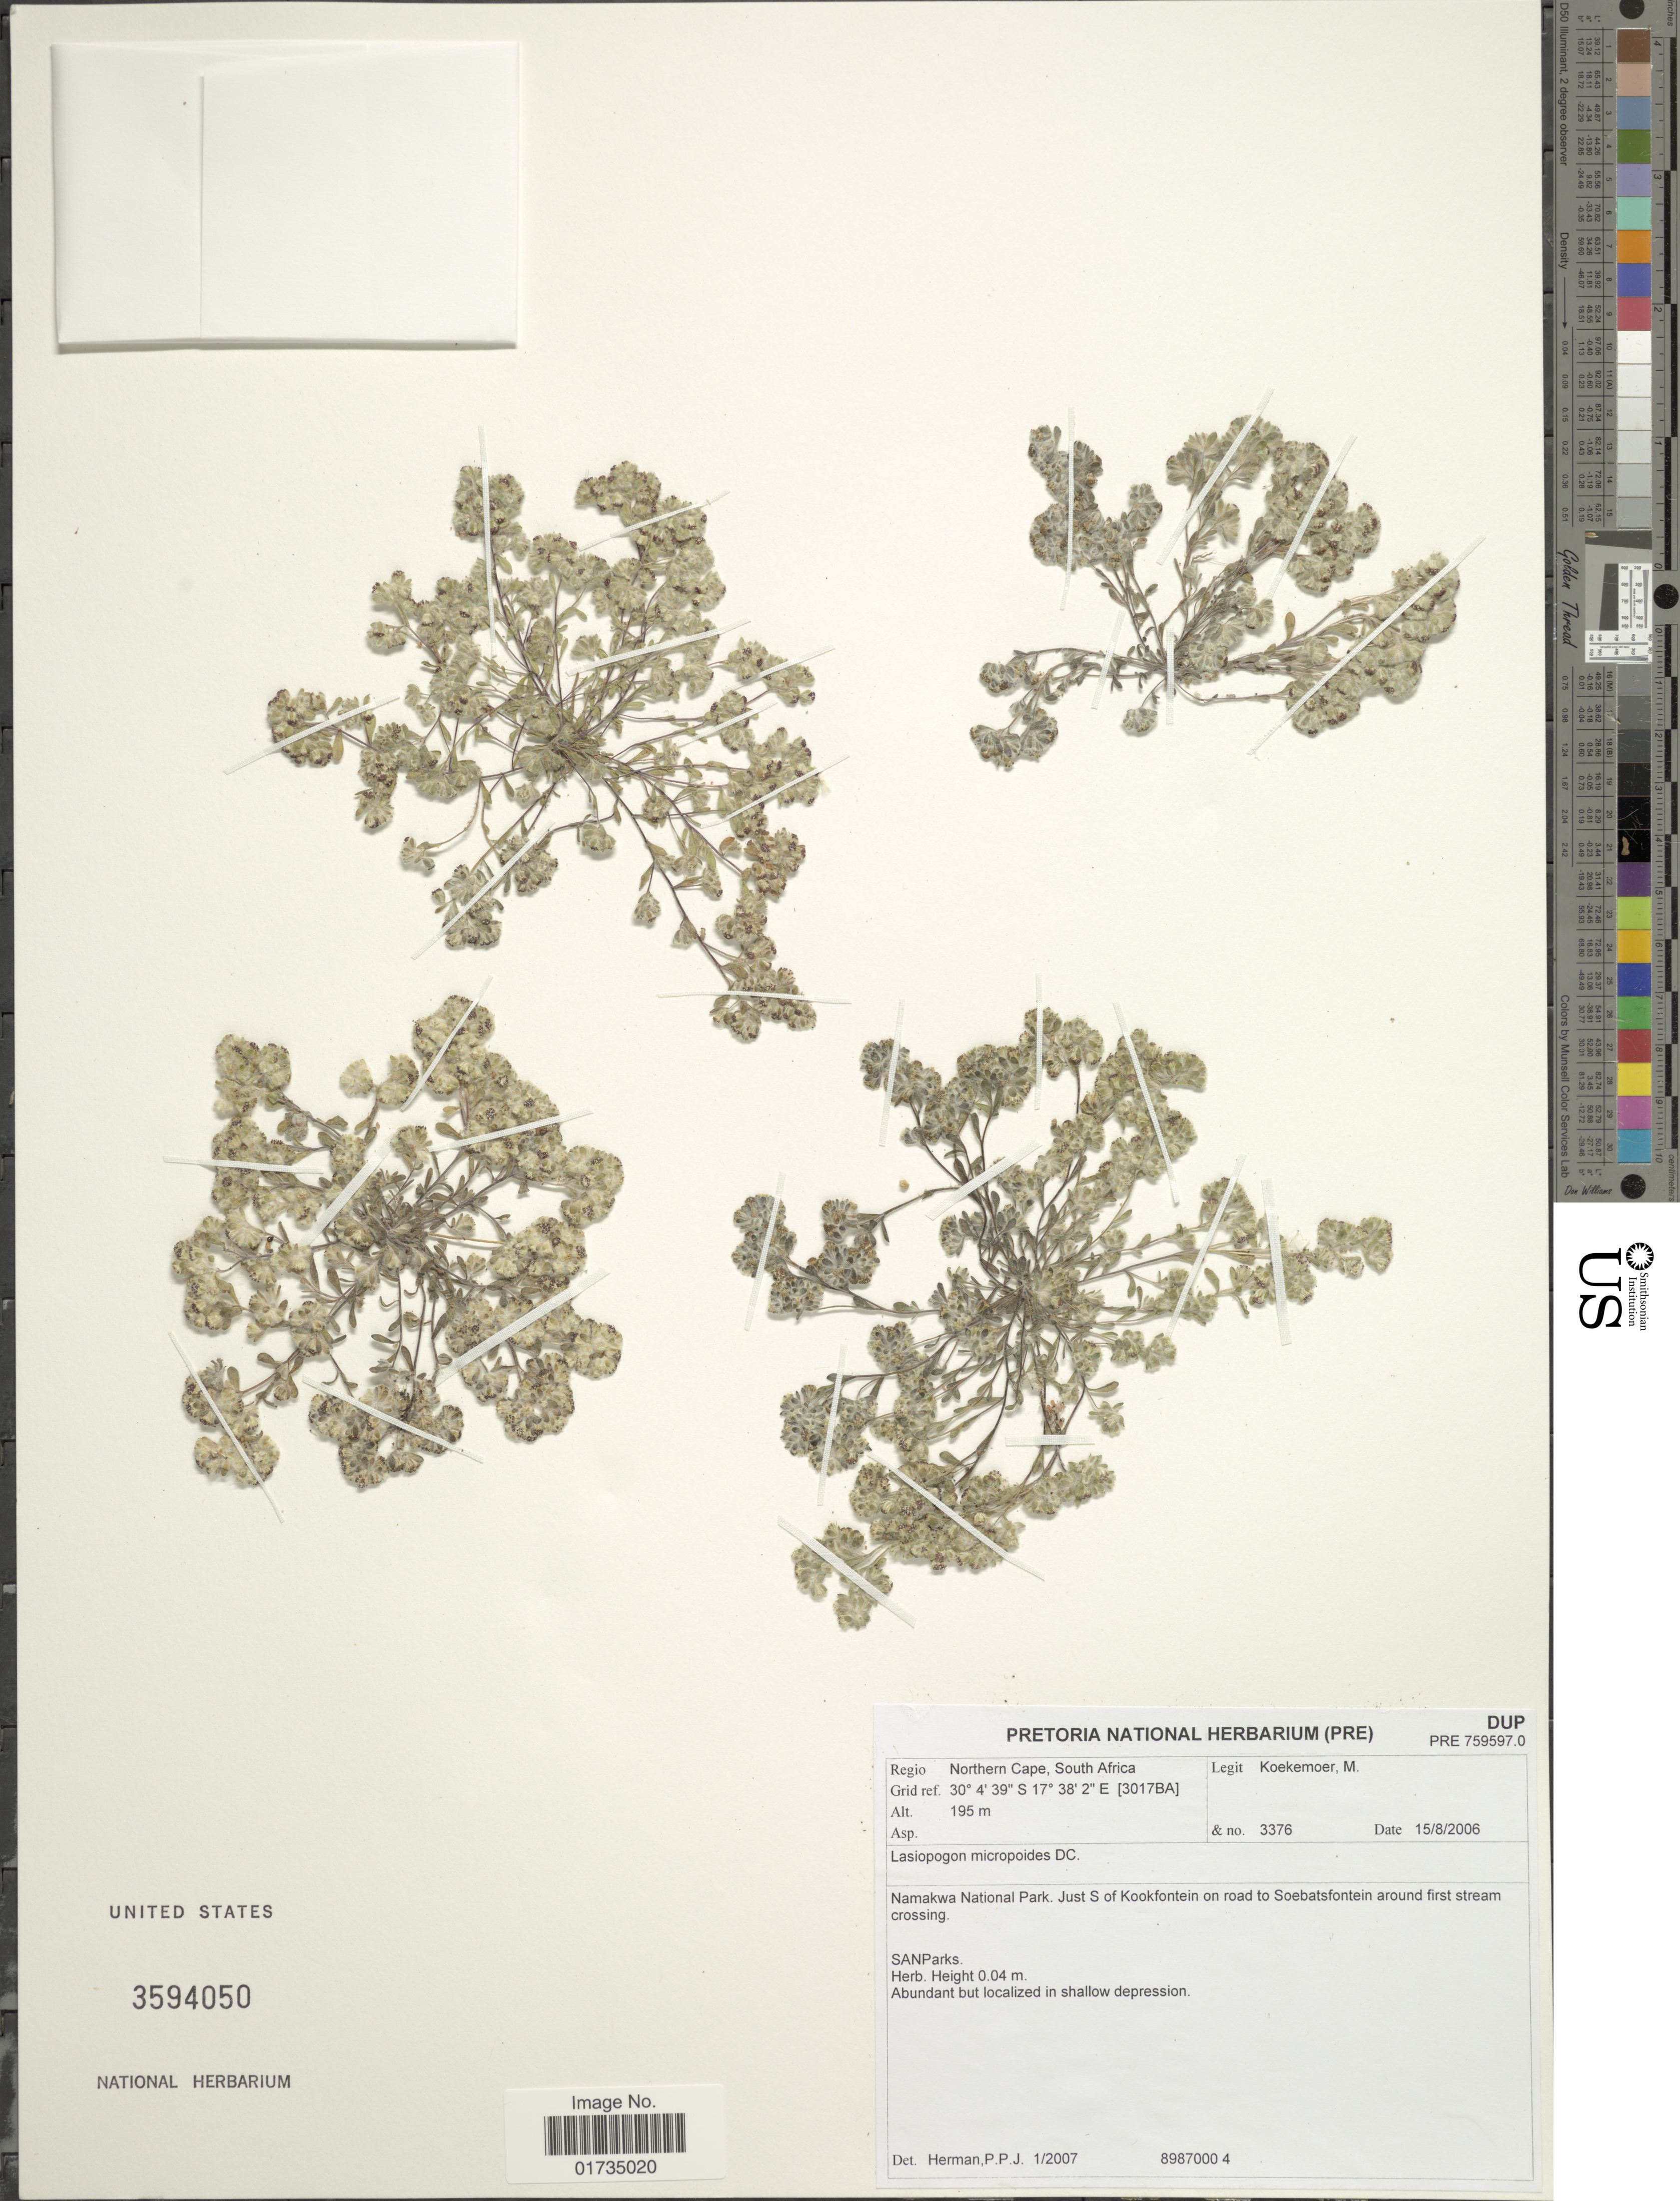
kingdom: Plantae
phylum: Tracheophyta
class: Magnoliopsida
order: Asterales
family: Asteraceae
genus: Lasiopogon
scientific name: Lasiopogon micropodoides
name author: DC.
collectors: M. Koekemoer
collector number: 3376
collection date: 2006-08-15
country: South Africa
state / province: Northern Cape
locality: Northern Cape, South Africa. Namakwa National Park, Just S of Kookfontein on road to Soebatsfontein around first stream crossing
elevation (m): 195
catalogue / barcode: US 3594050